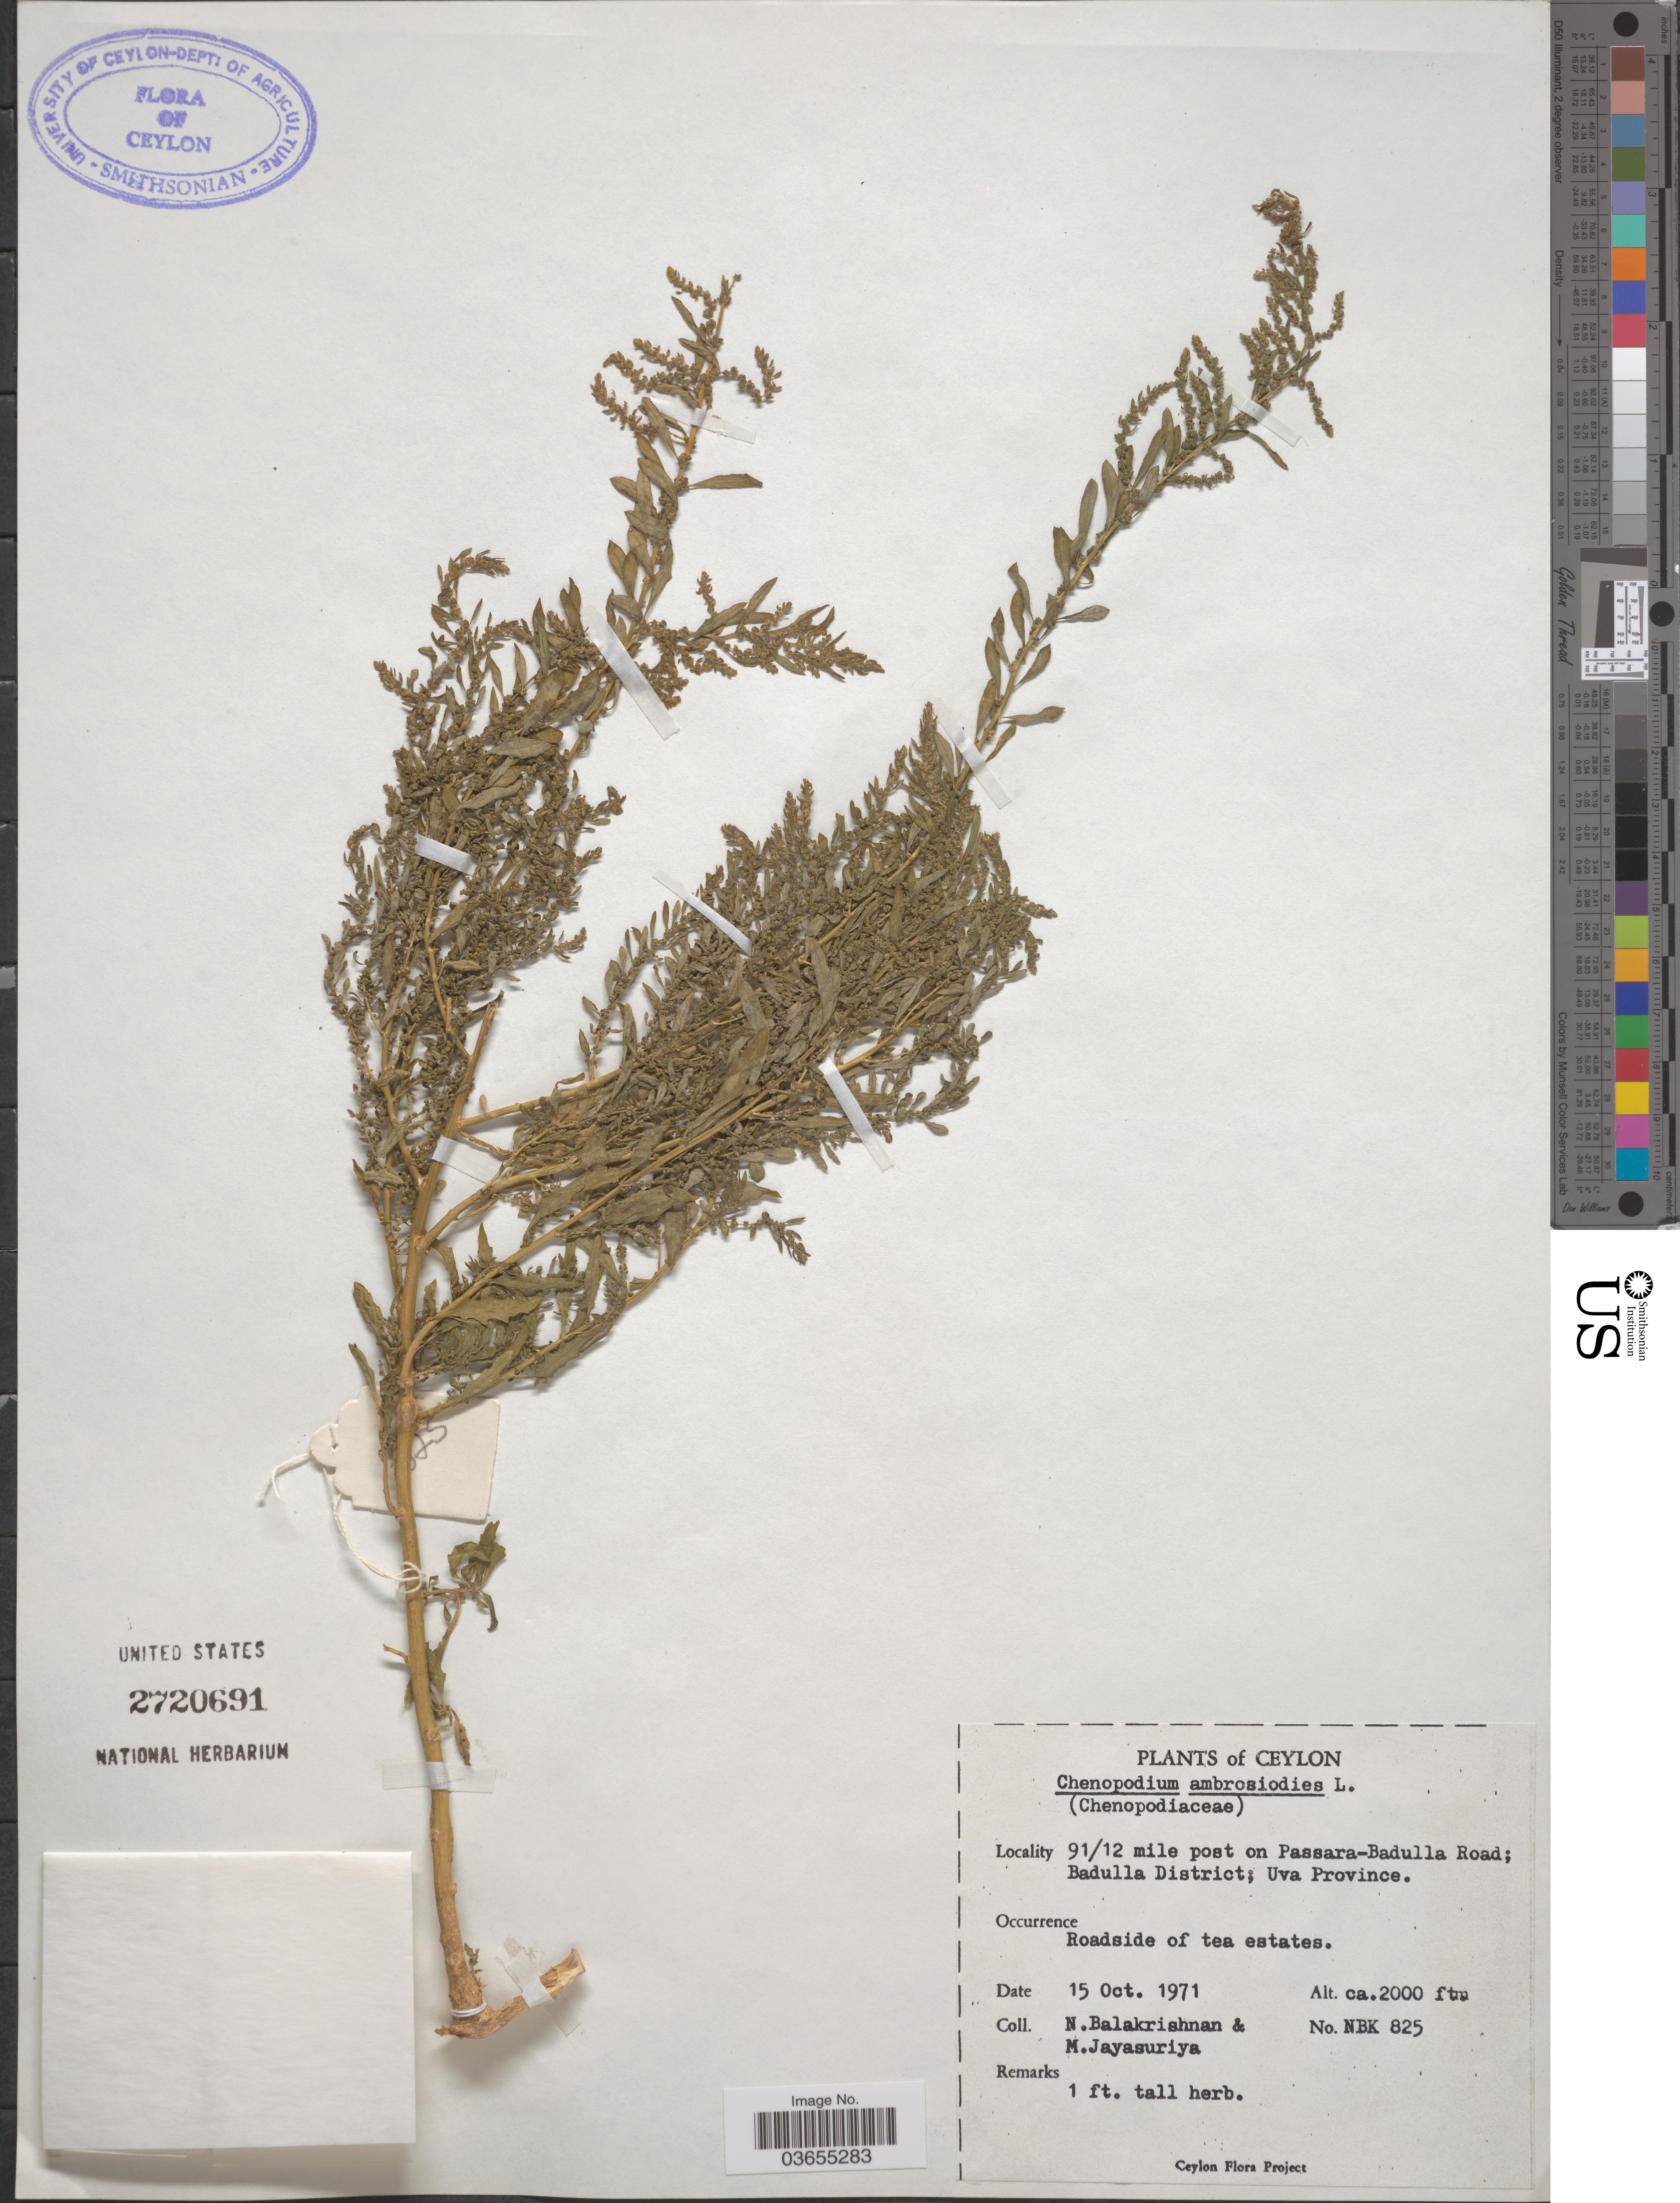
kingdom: Plantae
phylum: Tracheophyta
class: Magnoliopsida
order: Caryophyllales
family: Amaranthaceae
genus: Chenopodium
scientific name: Chenopodium ambrosioides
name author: L.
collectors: N. Balakrishnan & M. Jayasuriya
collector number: NBK 825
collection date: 1971-10-15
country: Sri Lanka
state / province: Uva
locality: Ceylon. 91/12 mile post on Passara-Badulla Road; Badulla District. Roadside of tea estates.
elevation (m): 610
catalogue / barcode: US 2720691